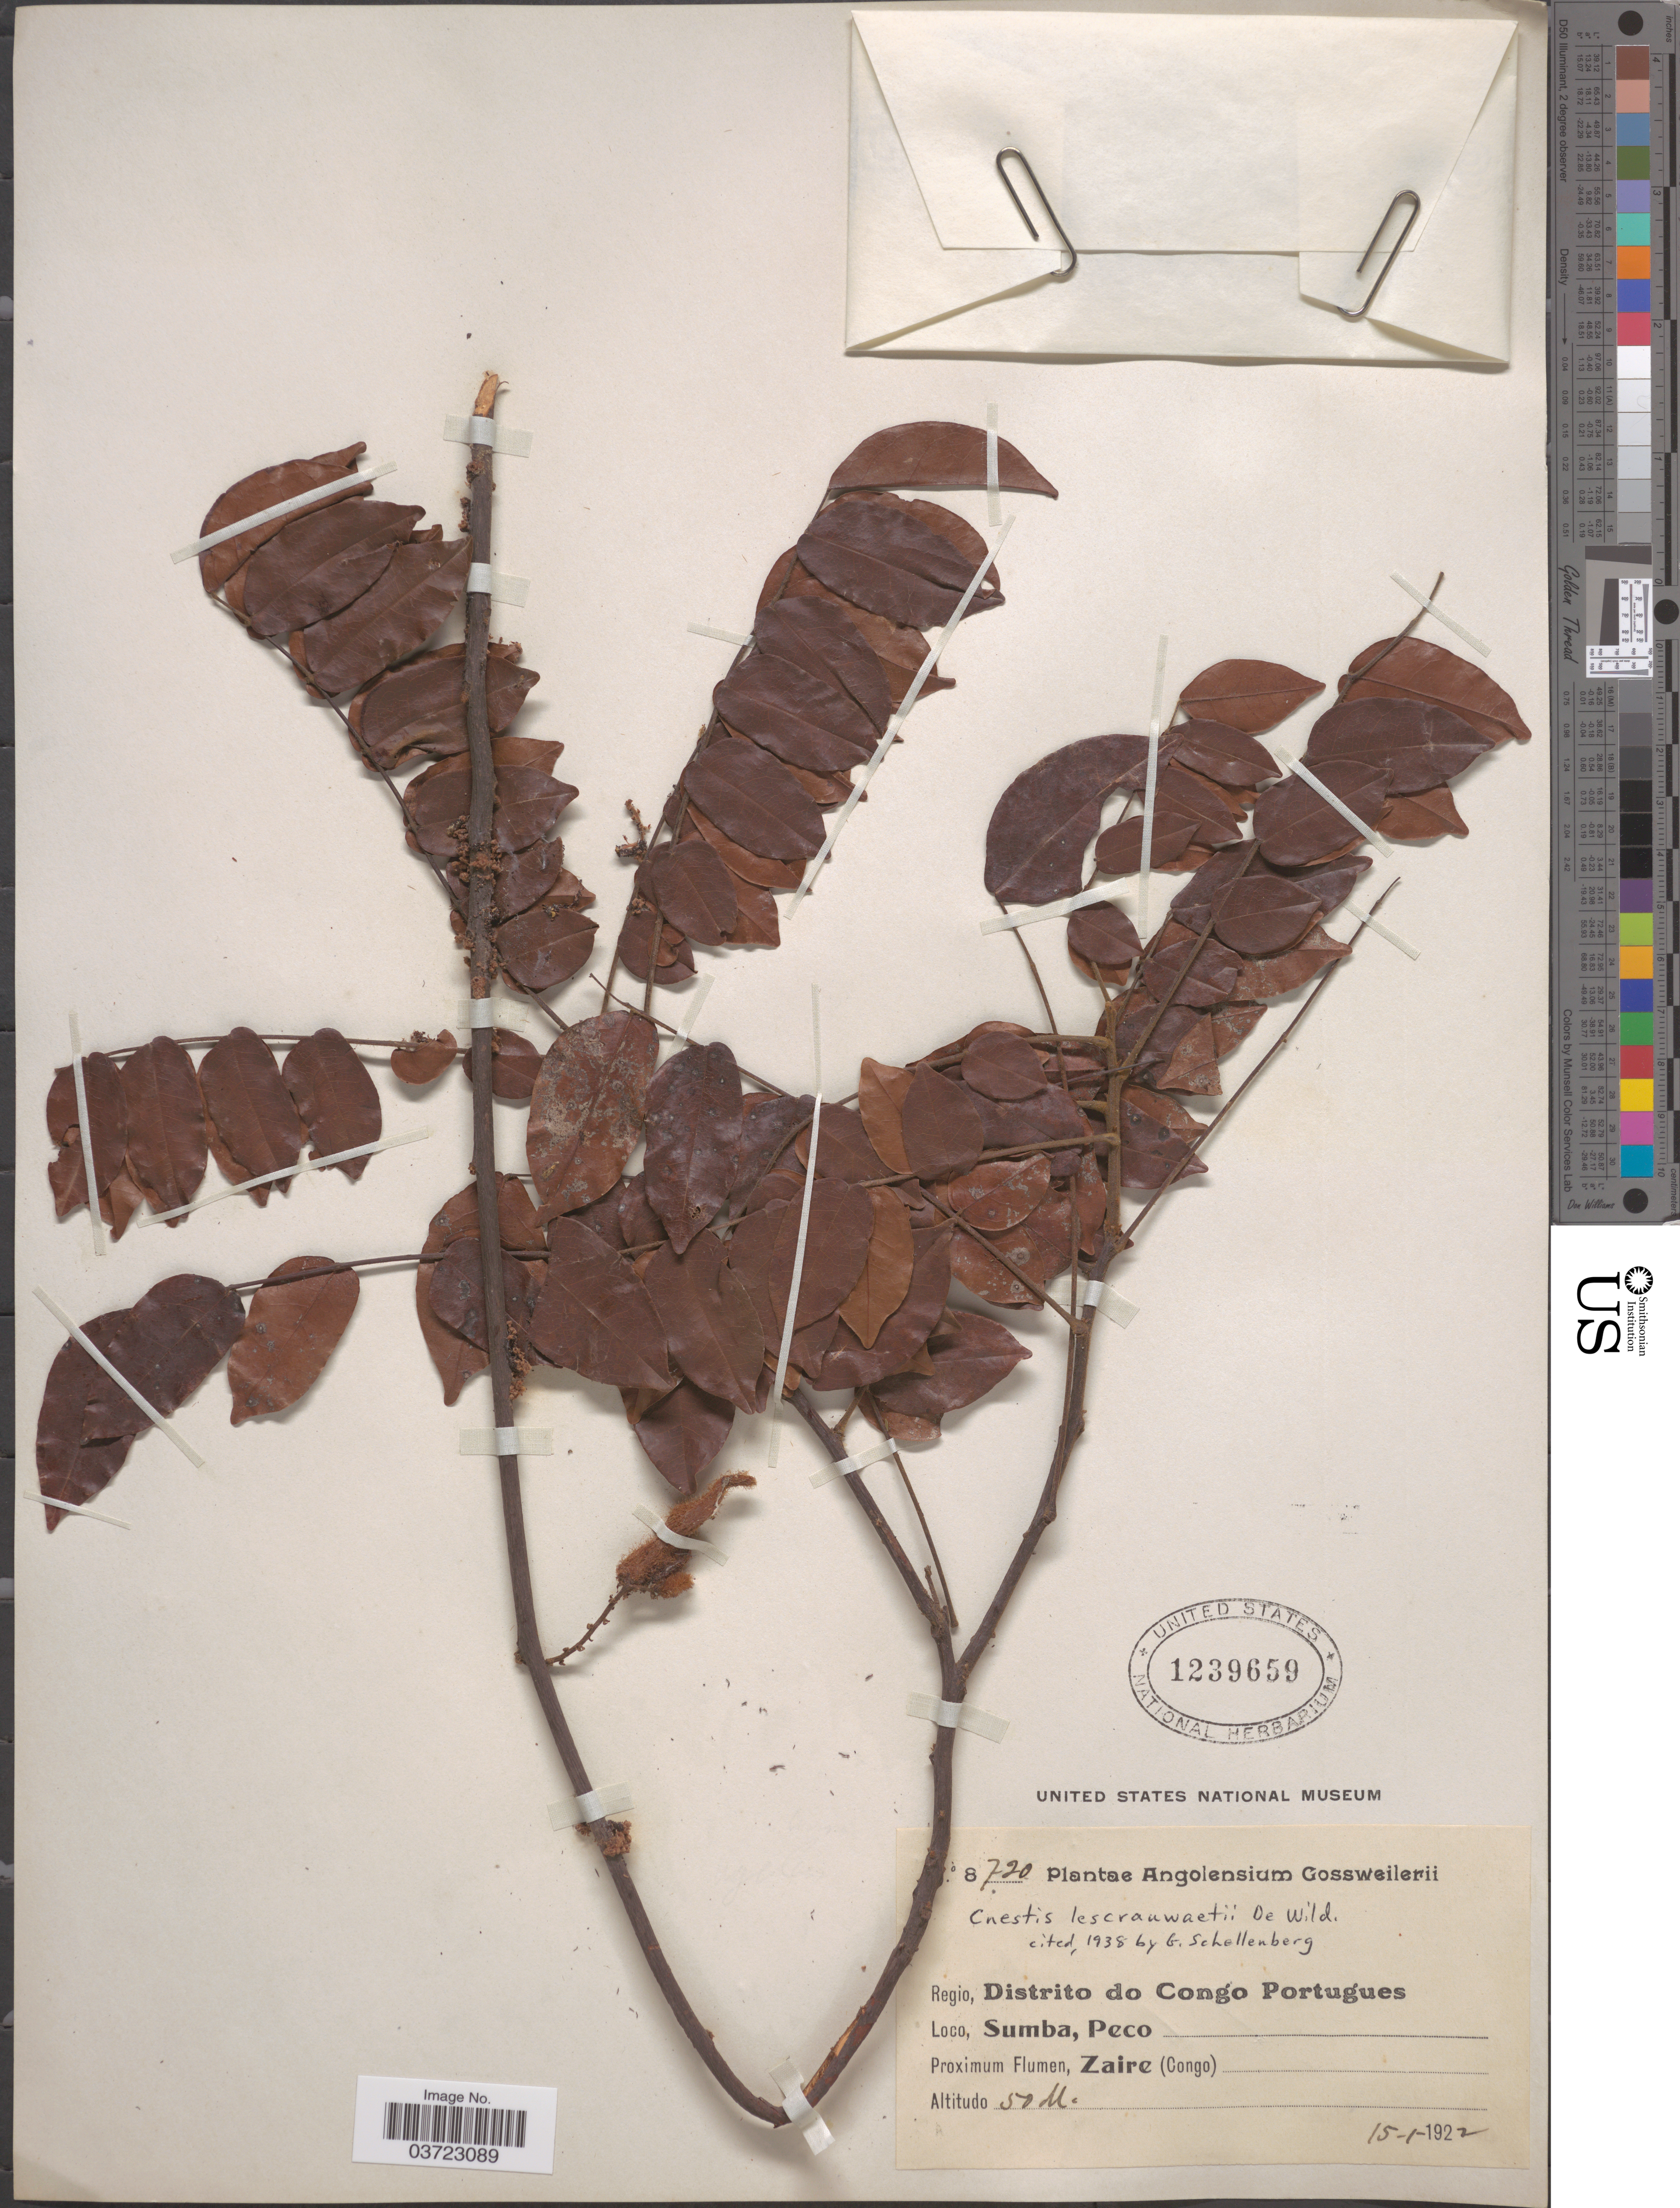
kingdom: Plantae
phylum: Tracheophyta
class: Magnoliopsida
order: Oxalidales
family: Connaraceae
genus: Cnestis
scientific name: Cnestis corniculata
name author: Lam.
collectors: -. Gossweiler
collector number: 8720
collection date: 1922-01-15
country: Angola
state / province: Zaire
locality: Regio, Distrito do Congo Portugues. Sumba, Peco. (Congo).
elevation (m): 50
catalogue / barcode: US 1239659